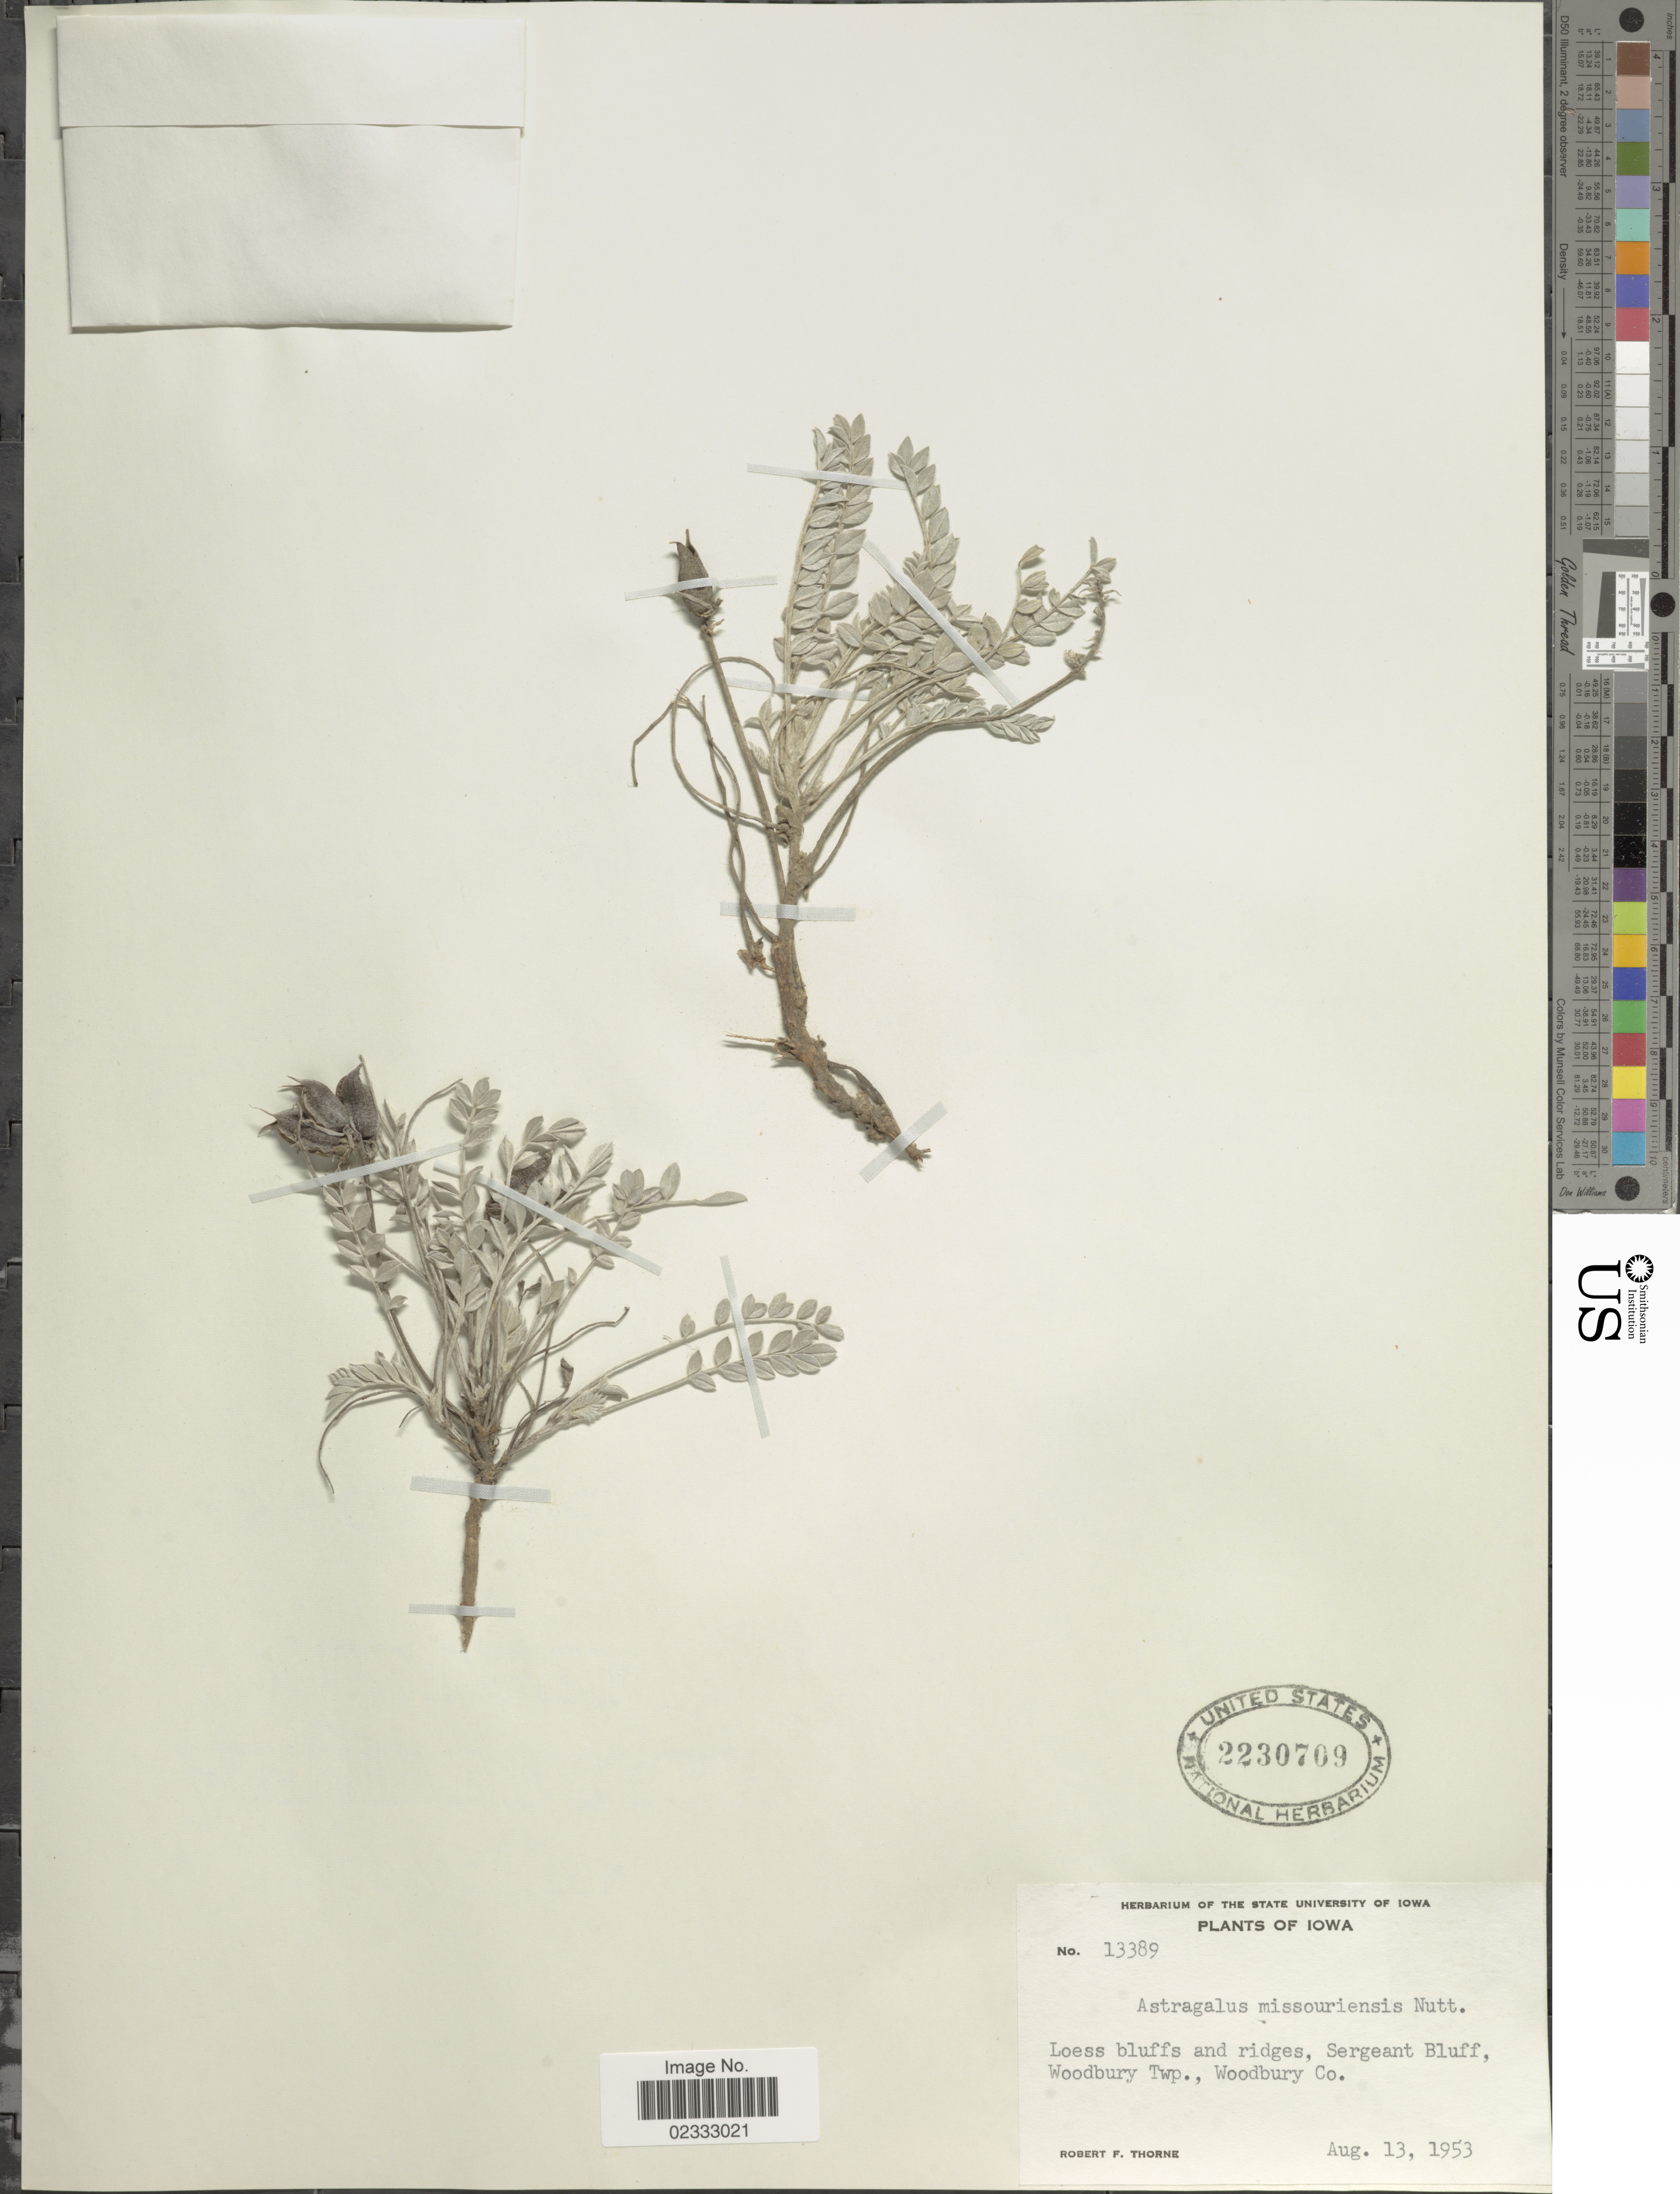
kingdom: Plantae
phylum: Tracheophyta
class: Magnoliopsida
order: Fabales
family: Fabaceae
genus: Astragalus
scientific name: Astragalus missouriensis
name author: Nutt.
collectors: R. F. Thorne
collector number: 13389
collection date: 1953-08-13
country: United States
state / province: Iowa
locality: Sergeant Bluff, Woodbury Twp., Woodbury Co.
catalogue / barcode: US 2230709